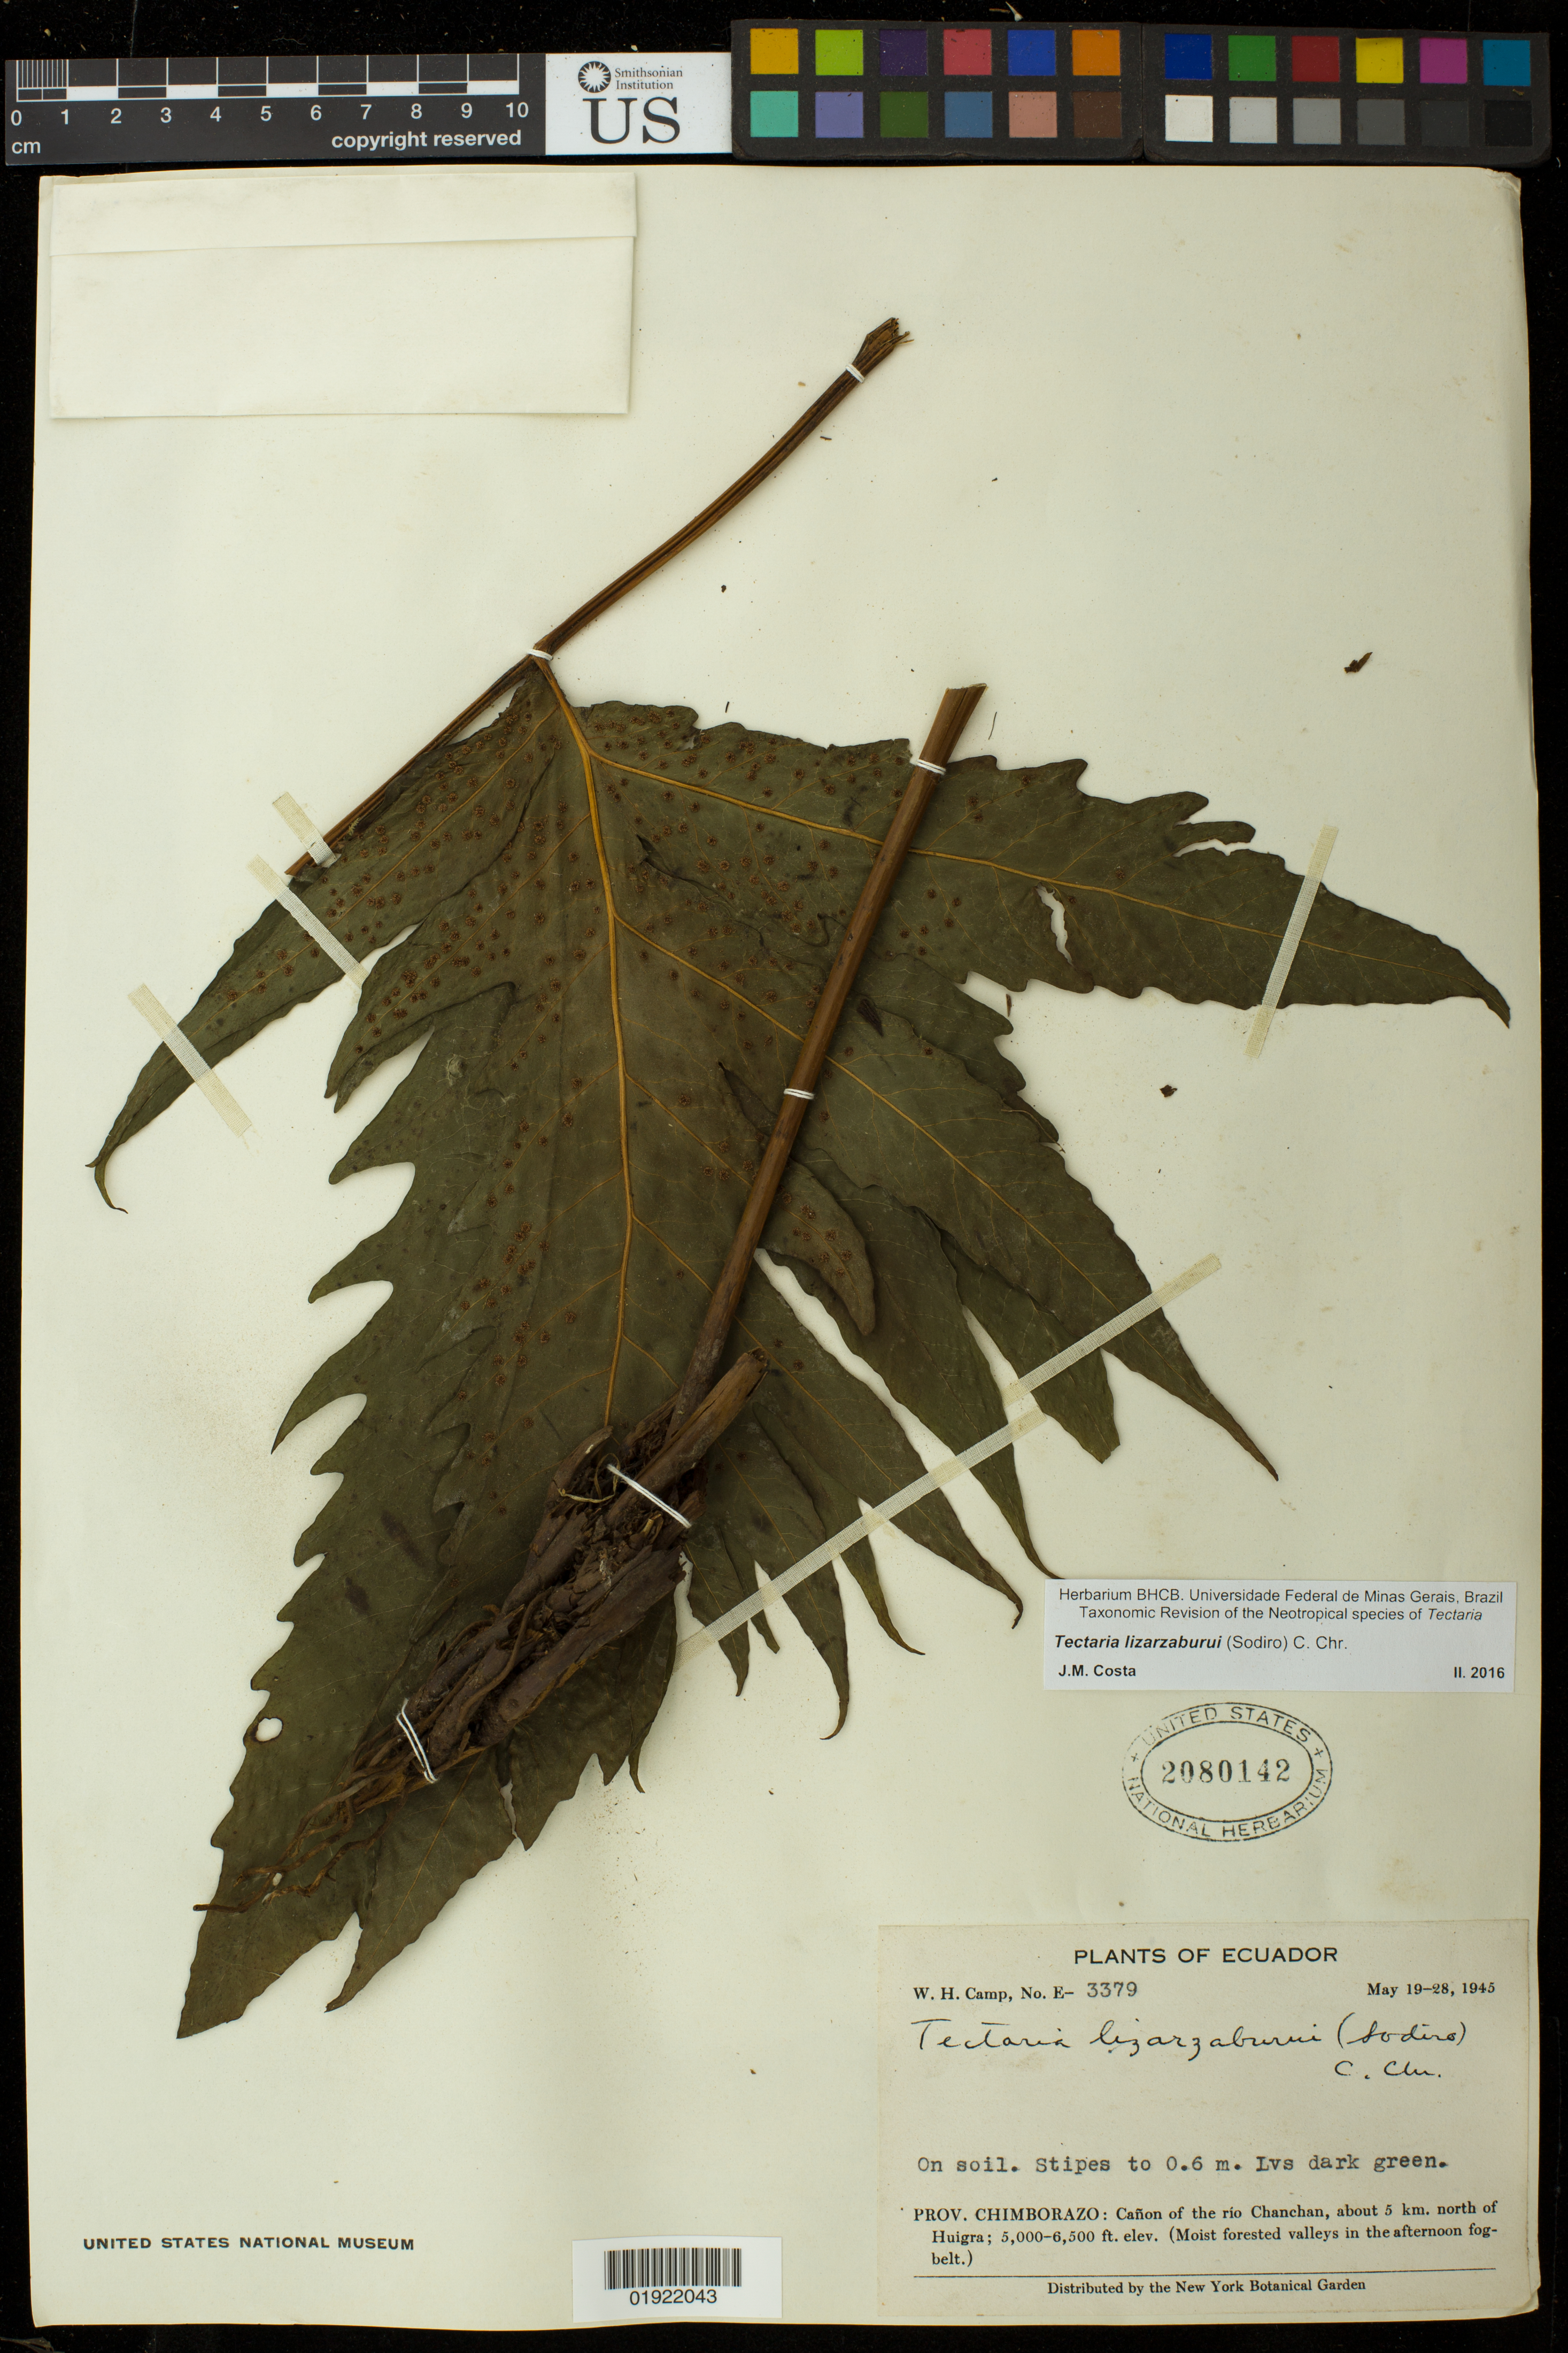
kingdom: Plantae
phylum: Tracheophyta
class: Polypodiopsida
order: Polypodiales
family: Tectariaceae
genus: Tectaria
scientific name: Tectaria lizarzaburui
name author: (Sodiro) C. Chr.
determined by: Costa, J. M.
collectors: W. H. Camp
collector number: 3379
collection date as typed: May 19-28, 1945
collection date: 1945-05-19/1945-05-28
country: Ecuador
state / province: Chimborazo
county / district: Cantón Alausí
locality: Canon of the rio Chanchan, about 5 km. north of Huigra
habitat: on soil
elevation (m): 1524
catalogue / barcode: US 2080142